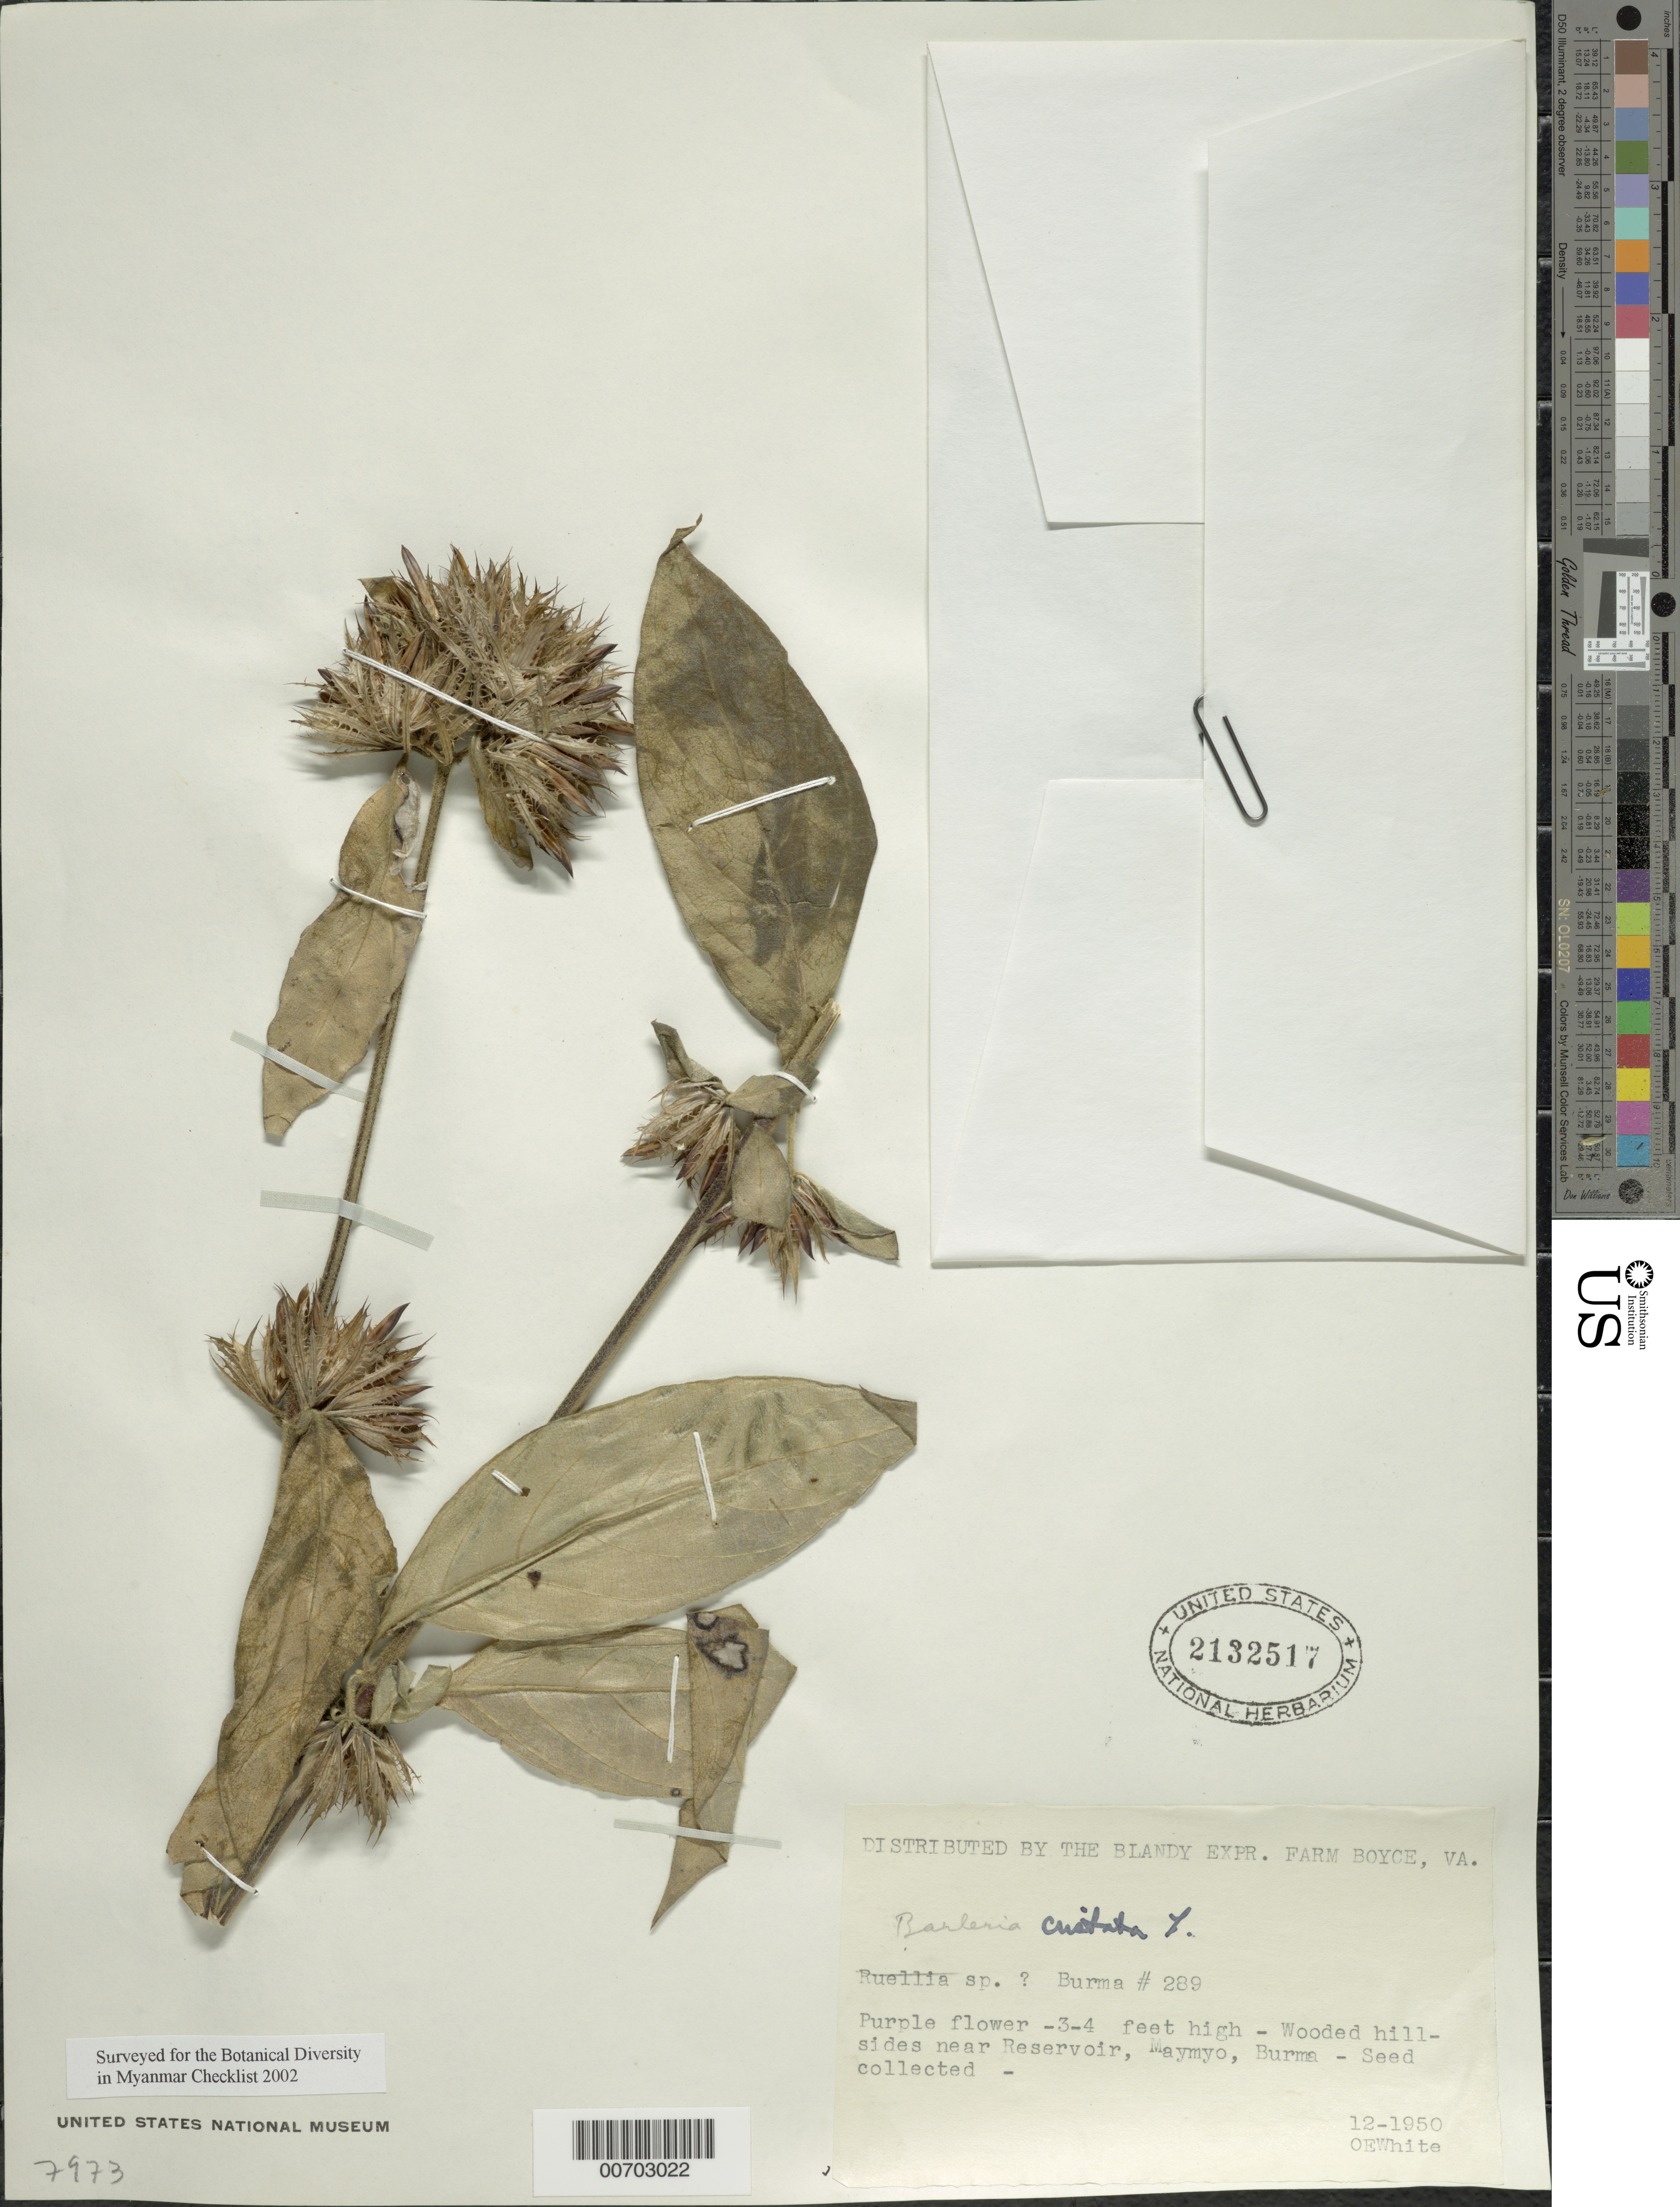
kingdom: Plantae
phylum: Tracheophyta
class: Magnoliopsida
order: Lamiales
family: Acanthaceae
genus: Barleria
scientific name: Barleria cristata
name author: L.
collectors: O. E. White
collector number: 289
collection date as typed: Dec 1950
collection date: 1950-12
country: Myanmar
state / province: Mandalay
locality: Maymyo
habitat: Wooded hillsides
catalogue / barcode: US 2132517